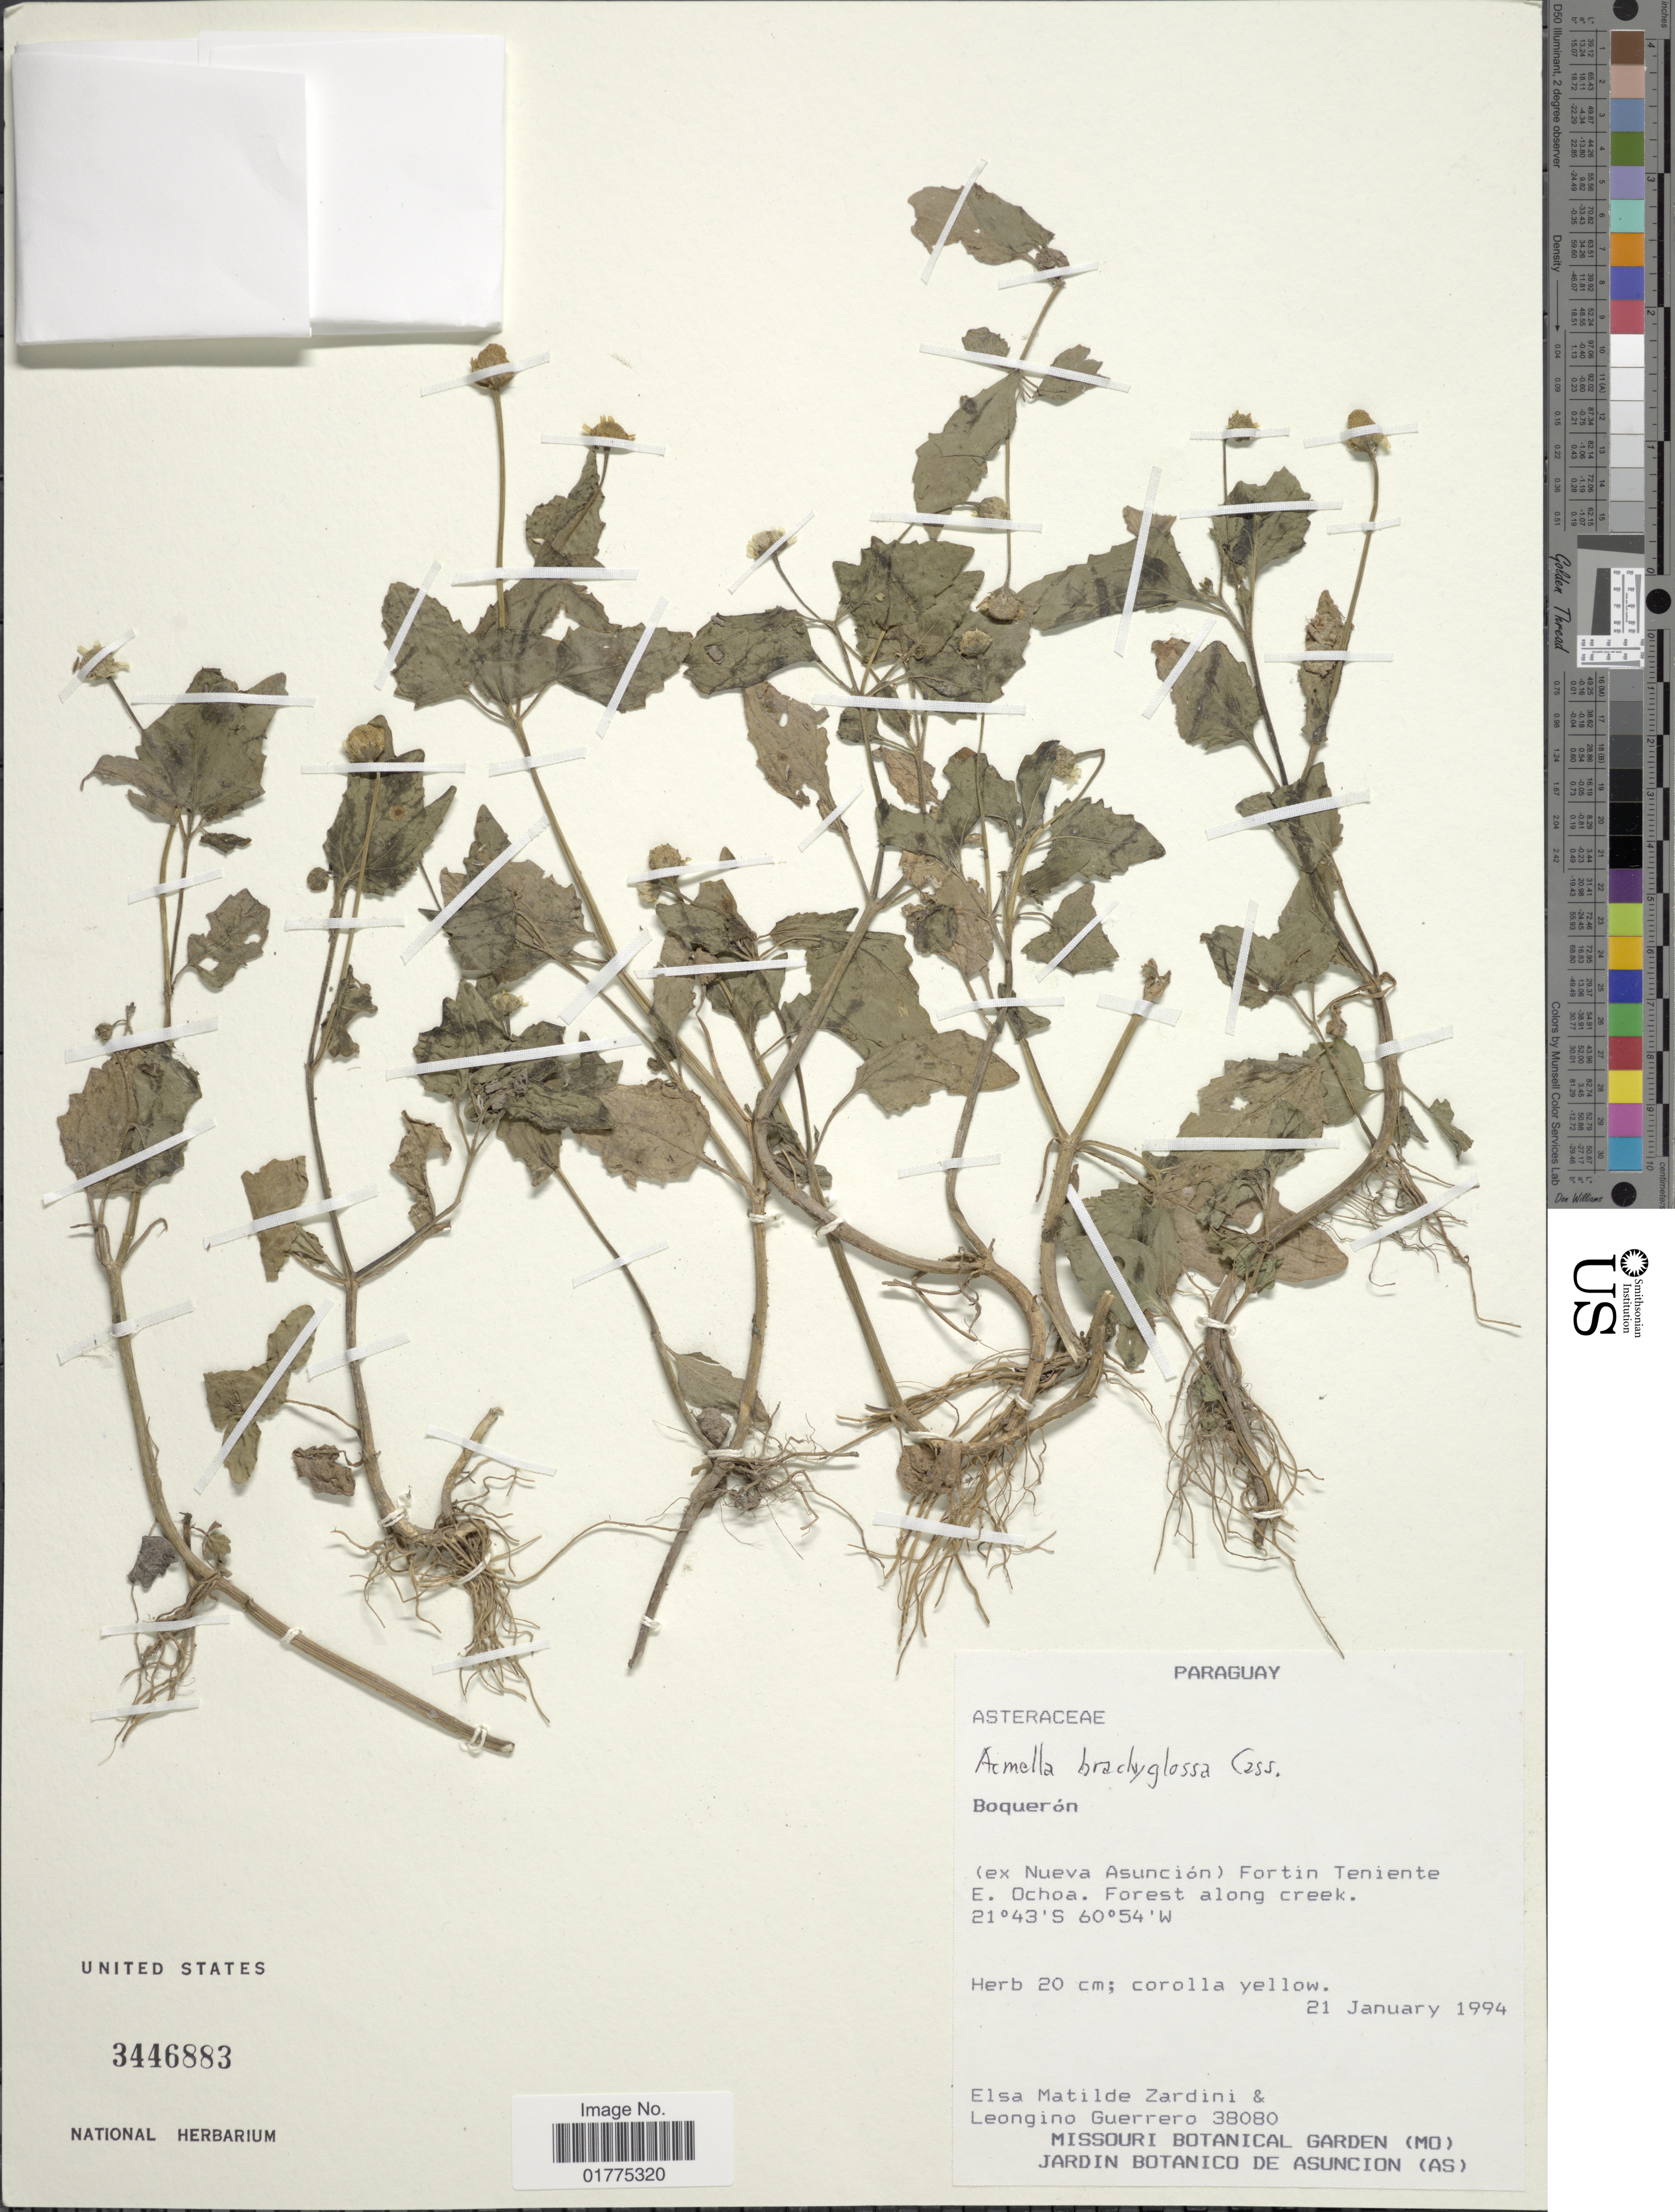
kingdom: Plantae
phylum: Tracheophyta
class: Magnoliopsida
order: Asterales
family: Asteraceae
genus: Acmella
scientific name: Acmella brachyglossa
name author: Cass.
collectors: E. M. Zardini & L. Guerrero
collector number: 38080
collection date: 1994-01-21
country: Paraguay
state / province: Boqueron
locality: (ex Nueva Asuncion) Fortin Teniente E. Ochoa, Forest along creek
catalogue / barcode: US 3446883